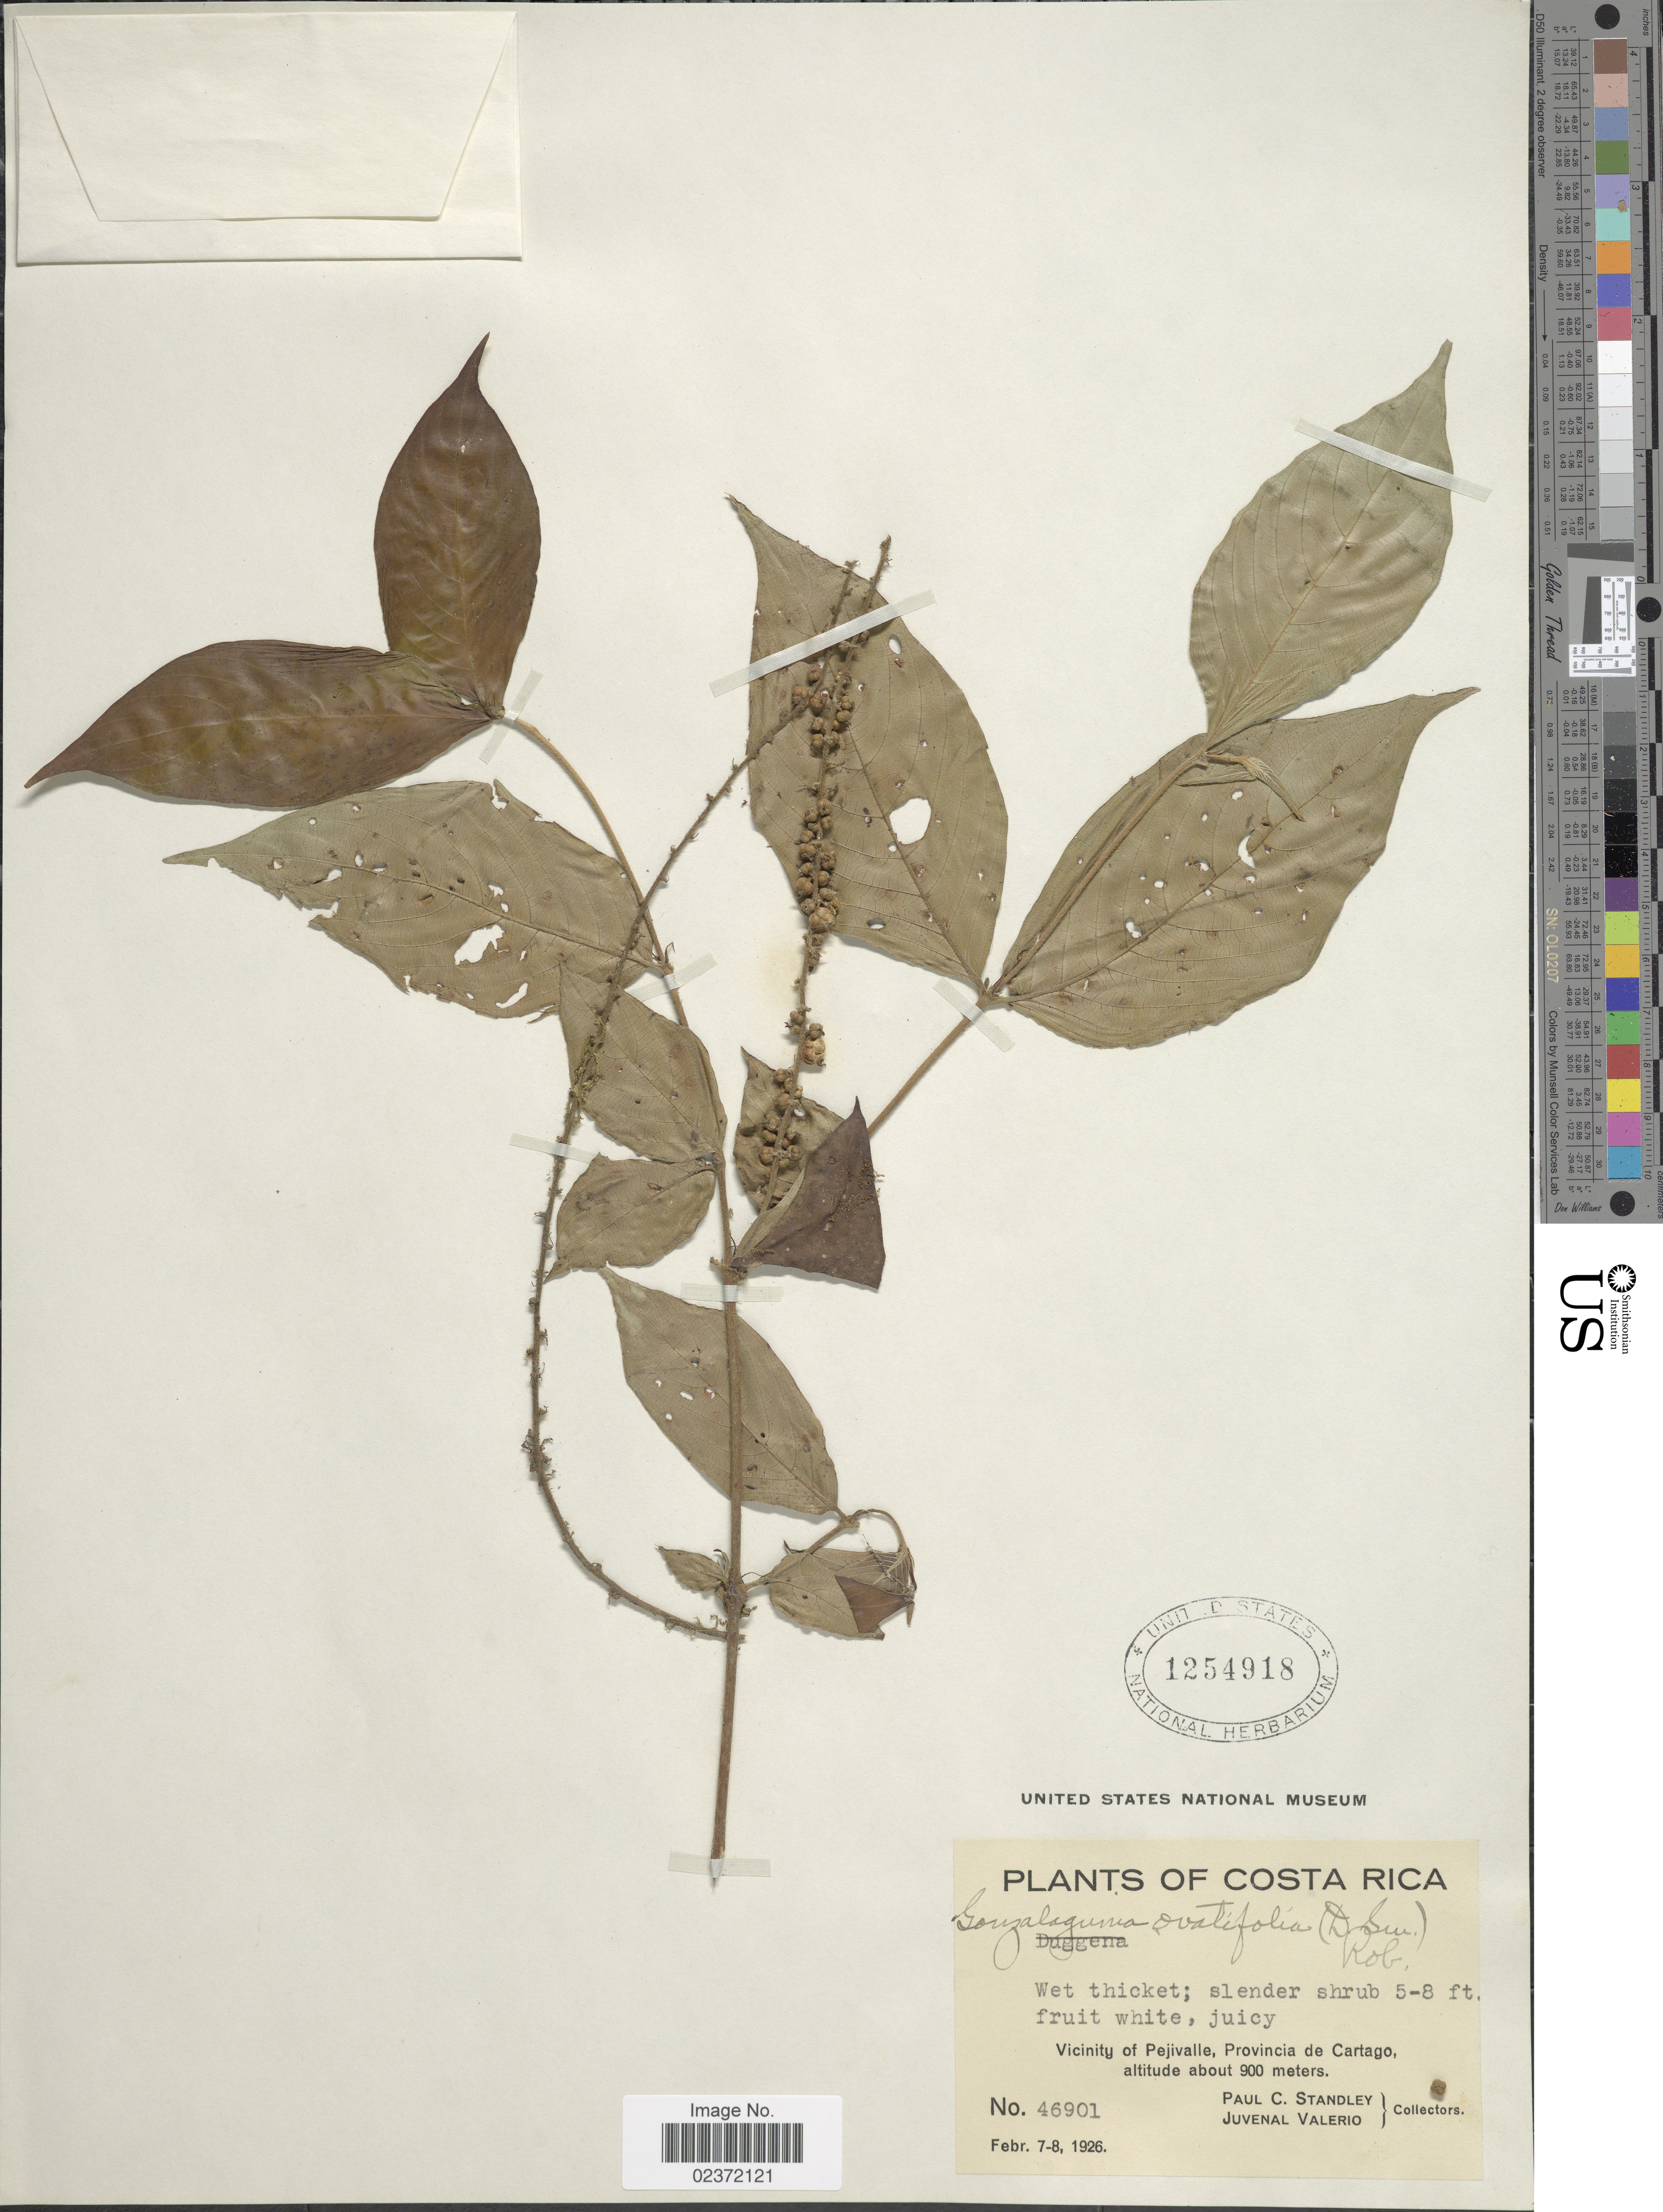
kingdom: Plantae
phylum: Tracheophyta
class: Magnoliopsida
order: Gentianales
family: Rubiaceae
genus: Gonzalagunia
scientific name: Gonzalagunia ovatifolia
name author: (Donn. Sm.) B.L. Rob.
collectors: P. C. Standley & J. Valerio R.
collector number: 46901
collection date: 1926-02-07/1926-02-08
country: Costa Rica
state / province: Cartago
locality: Vicinity of Pejivalle, Provincia de Cartago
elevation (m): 900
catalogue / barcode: US 1254918